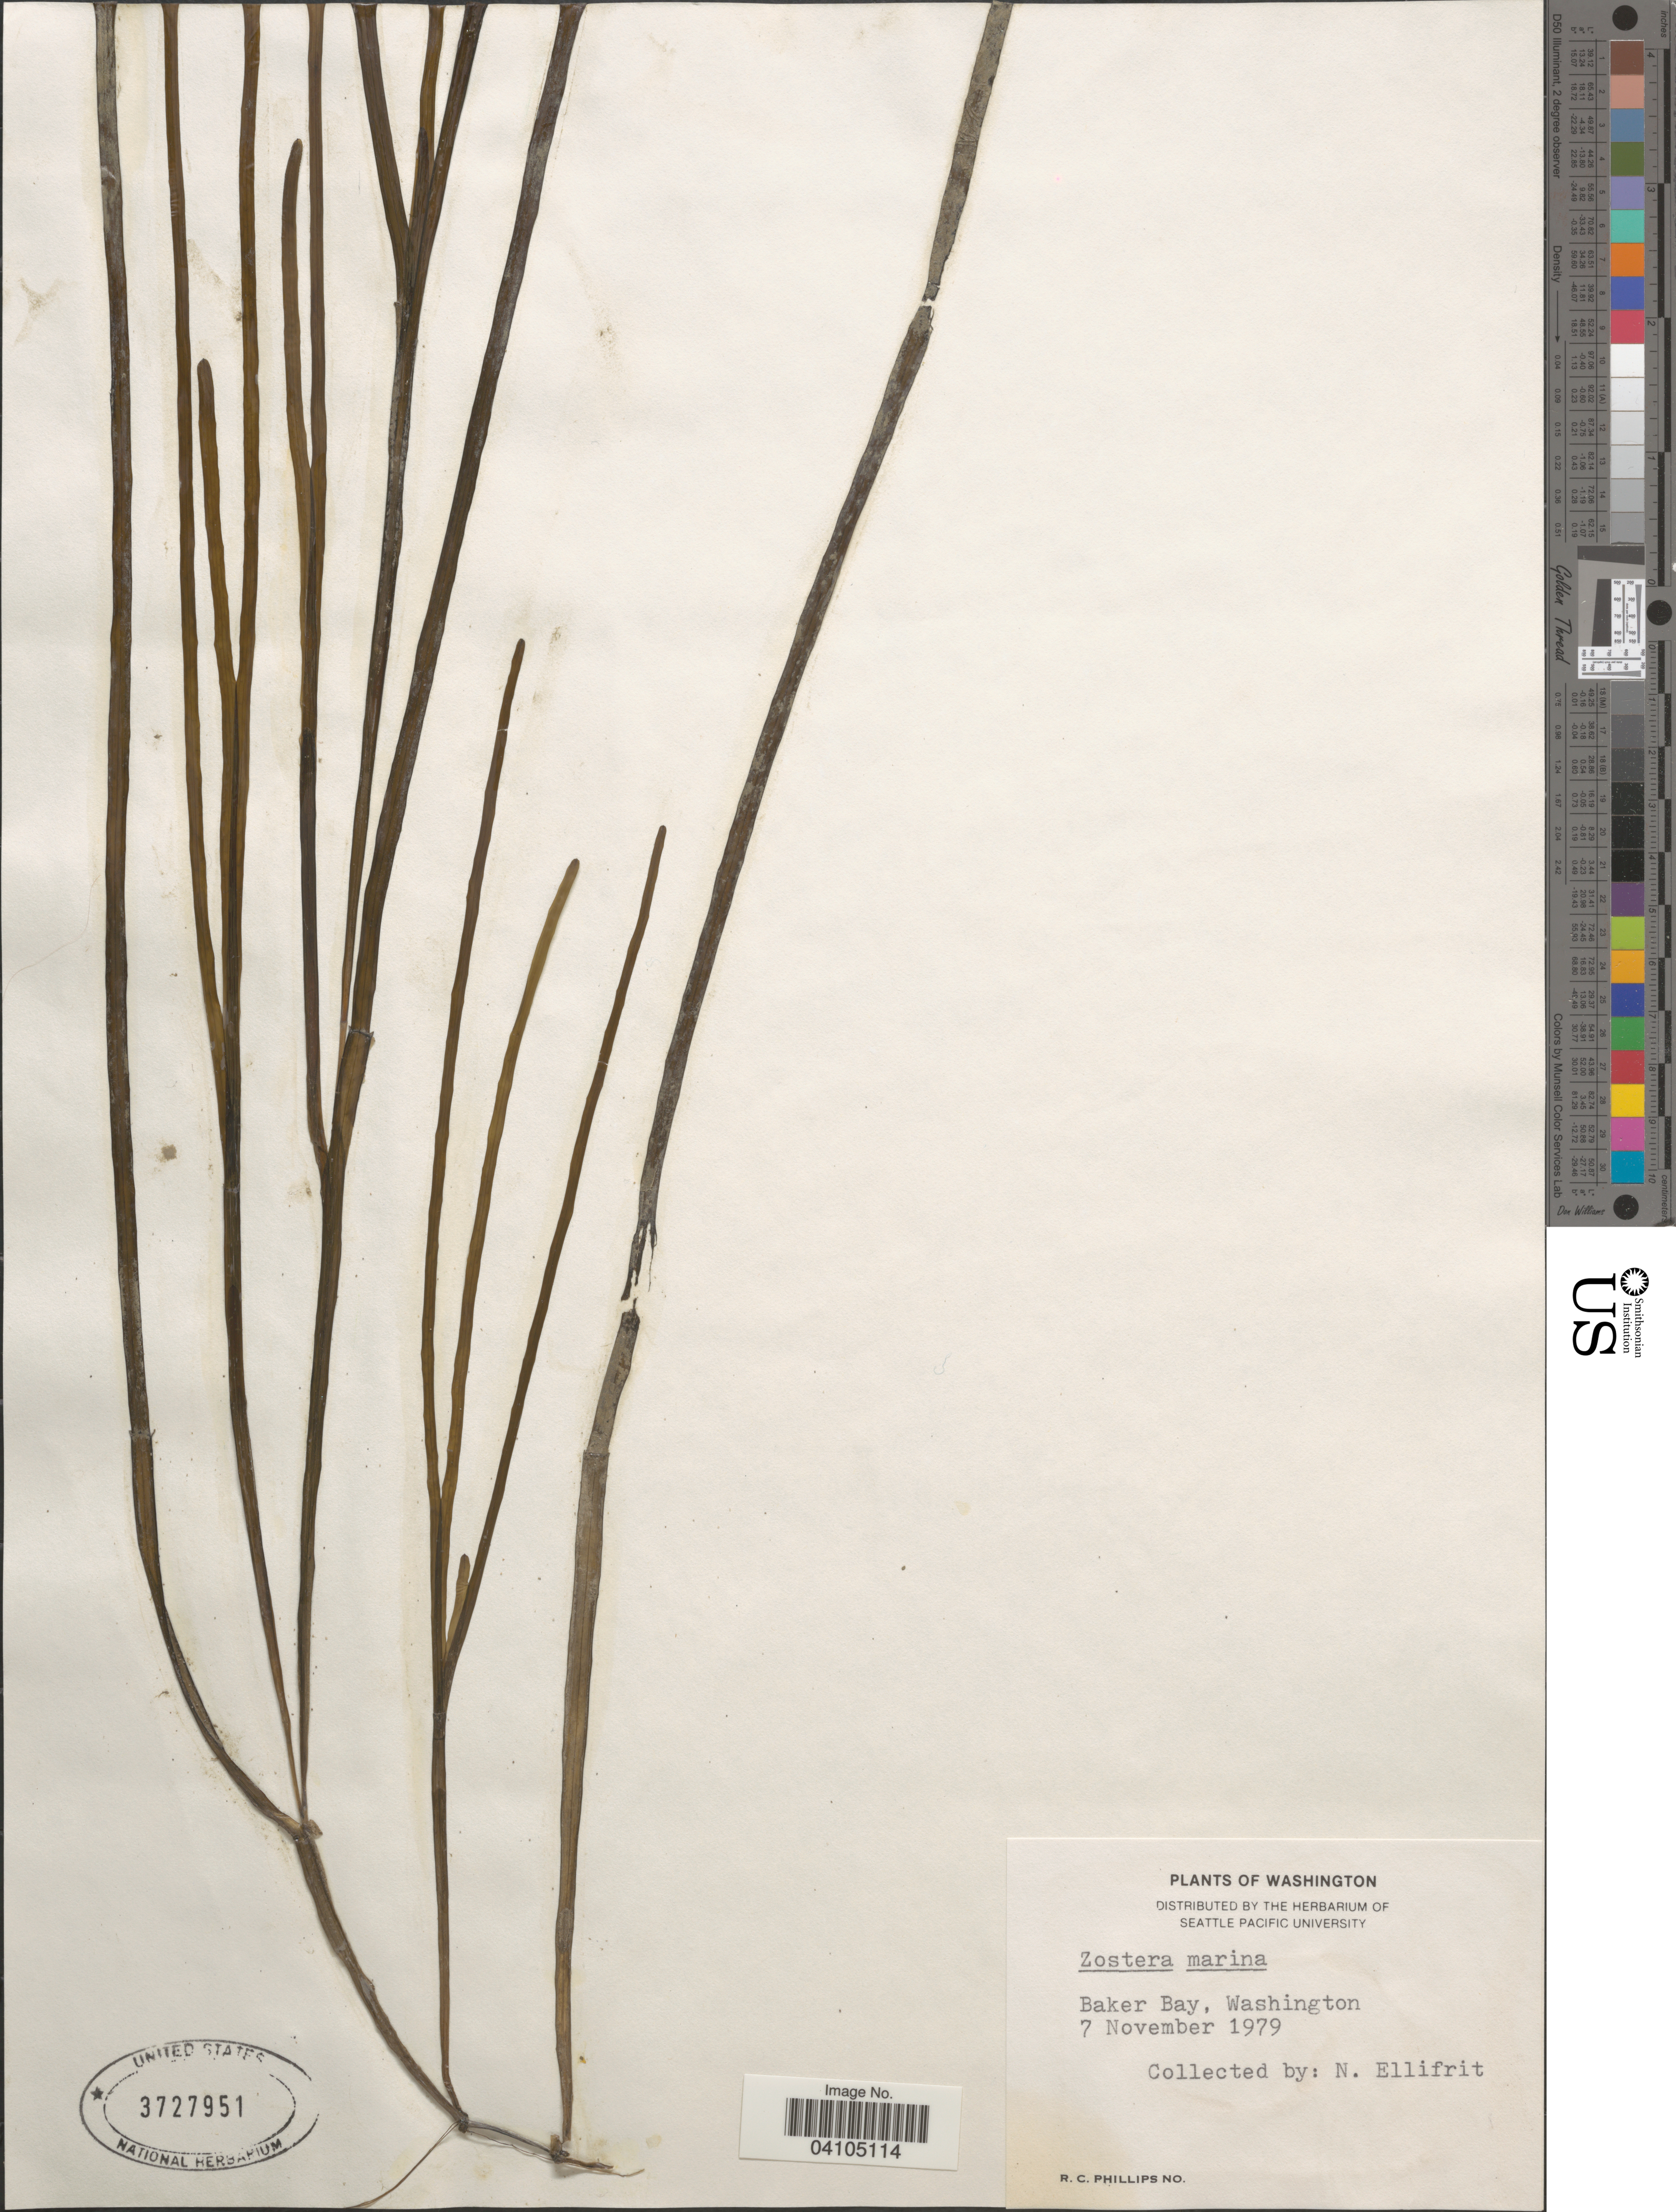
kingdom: Plantae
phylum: Tracheophyta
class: Liliopsida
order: Alismatales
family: Zosteraceae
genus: Zostera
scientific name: Zostera marina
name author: L.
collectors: N. Ellifrit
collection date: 1979-11-07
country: United States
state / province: Washington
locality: Baker Bay.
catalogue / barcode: US 3727951